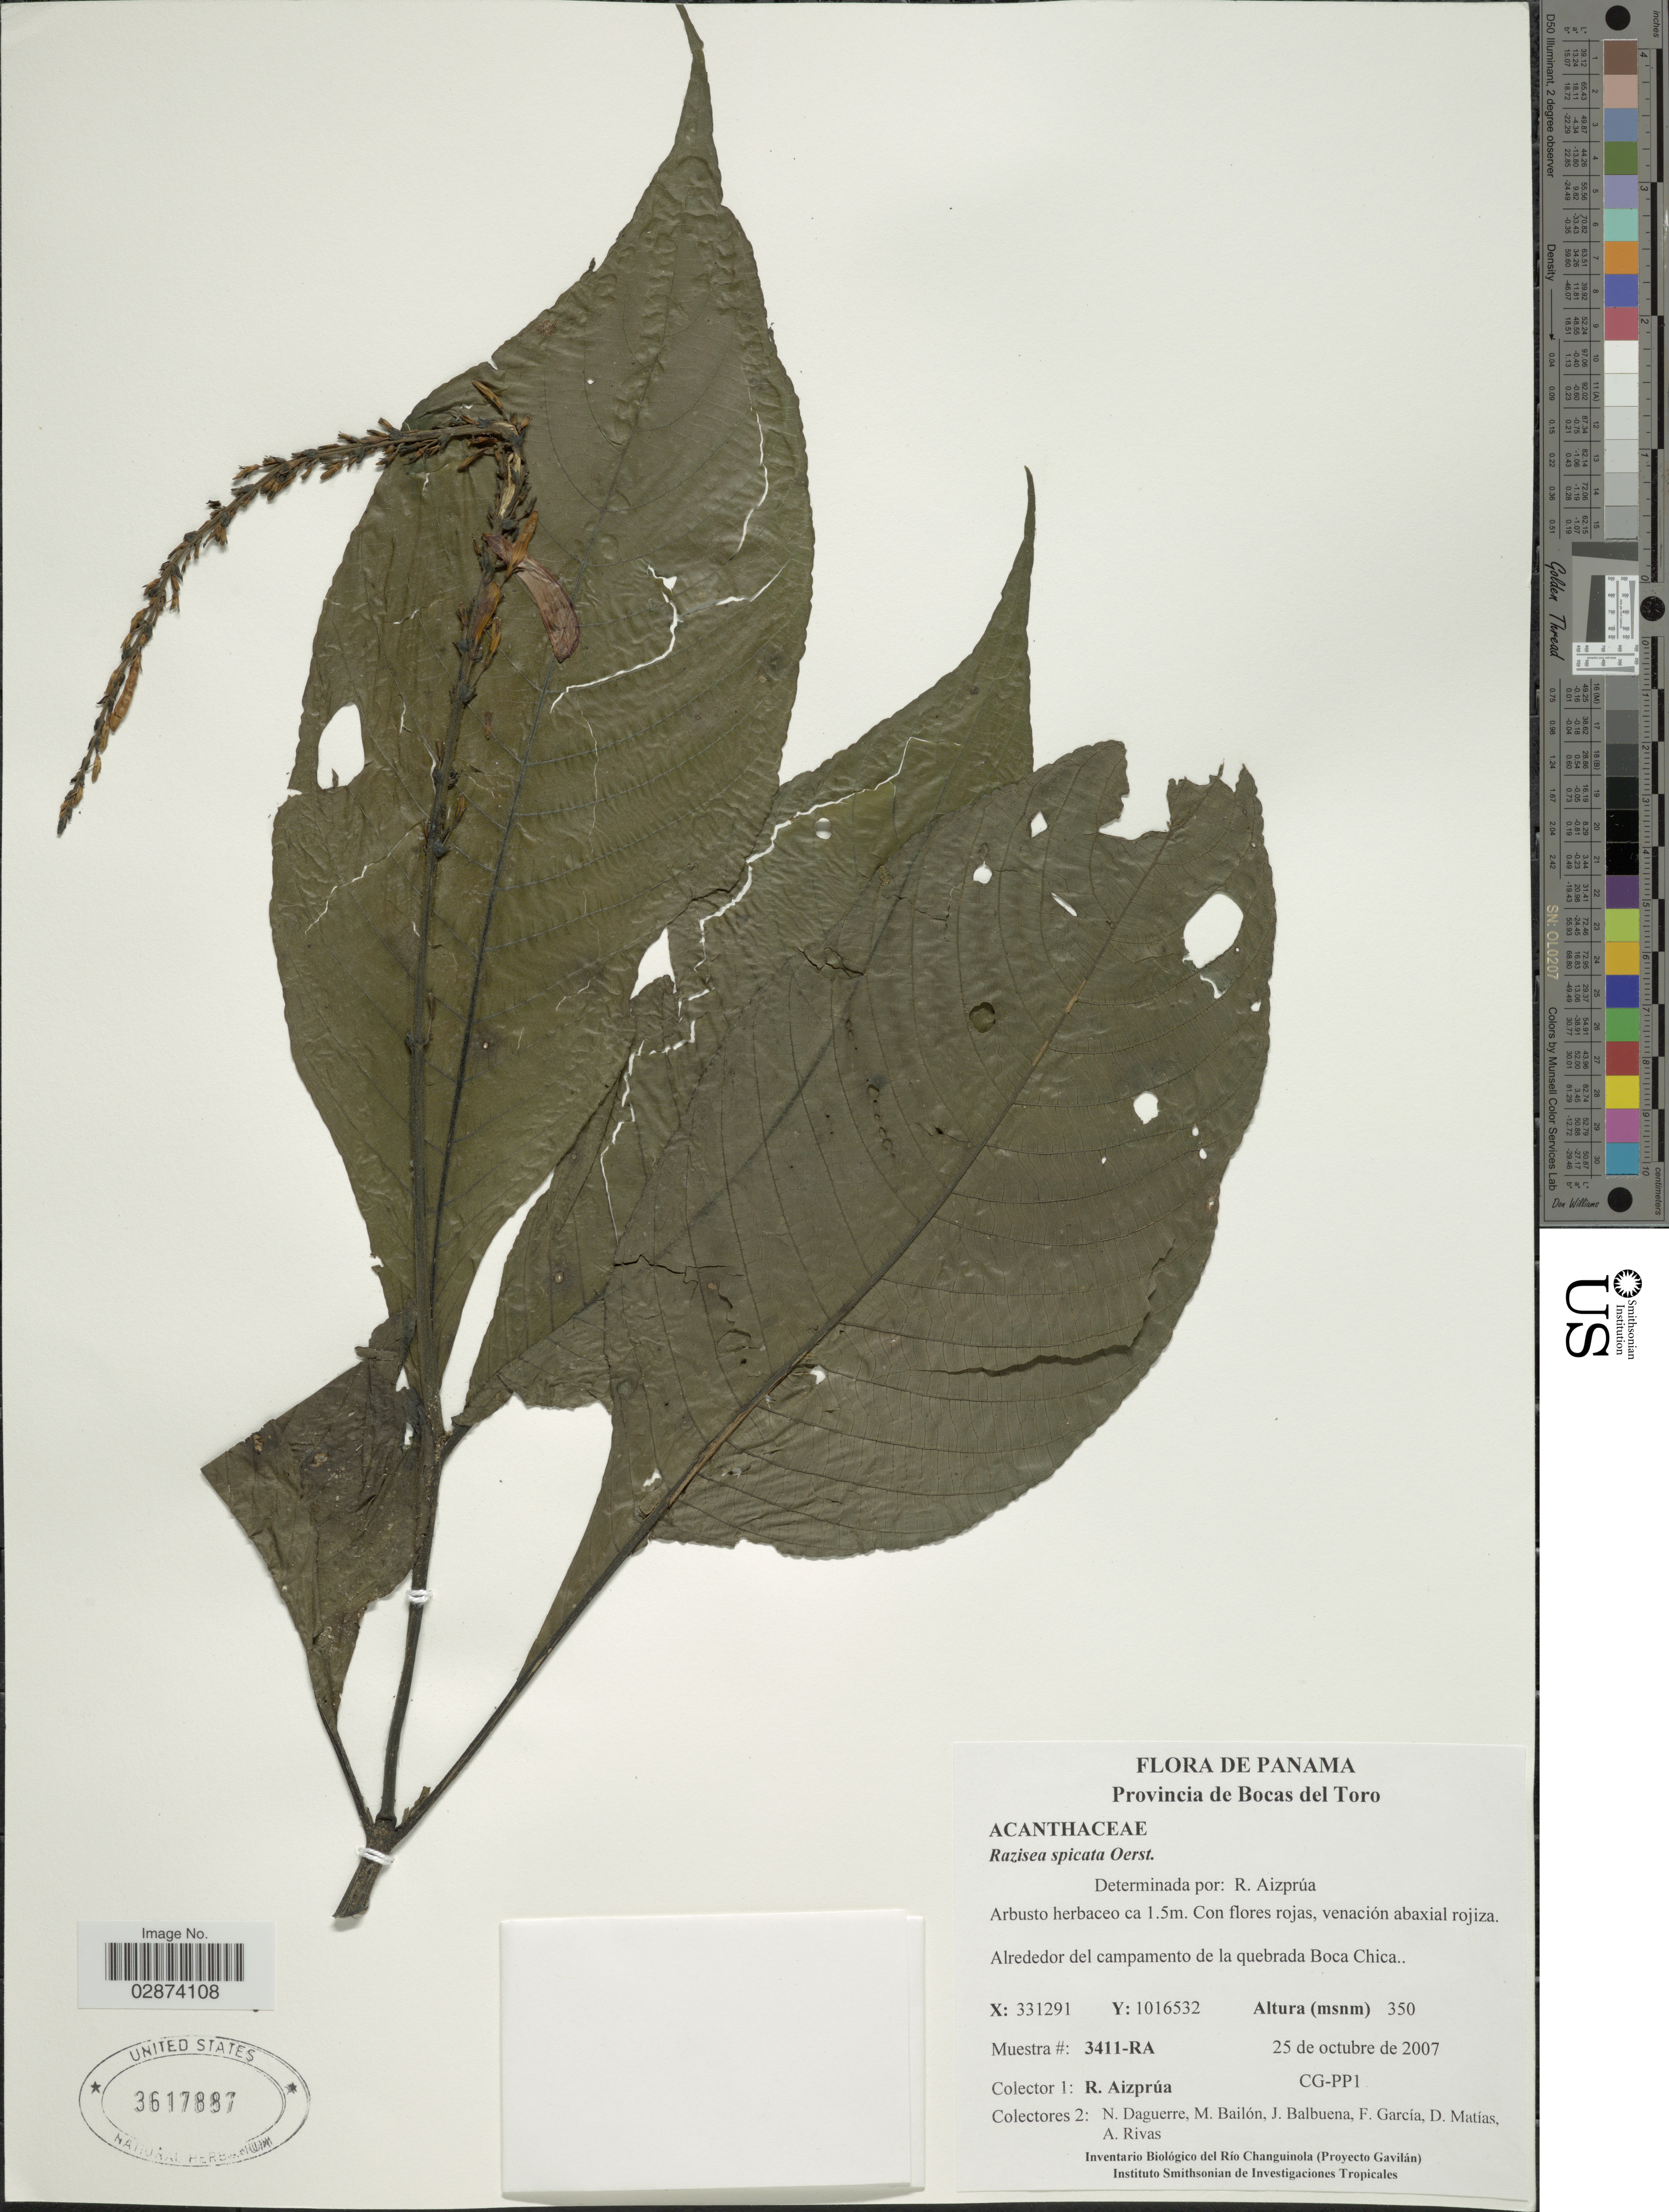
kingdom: Plantae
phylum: Tracheophyta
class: Magnoliopsida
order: Lamiales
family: Acanthaceae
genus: Razisea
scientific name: Razisea spicata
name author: Oerst.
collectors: R. Aizprúa, N. Daguerre, M. Bailón, J. Balbuena & et al.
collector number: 3411-RA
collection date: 2007-10-25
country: Panama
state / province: Bocas del Toro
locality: Provincia de Bocas del Toro. Alrededor del campamento de la quebrada Boca Chica. X: 331291 Y: 1016532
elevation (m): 350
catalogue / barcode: US 3617887